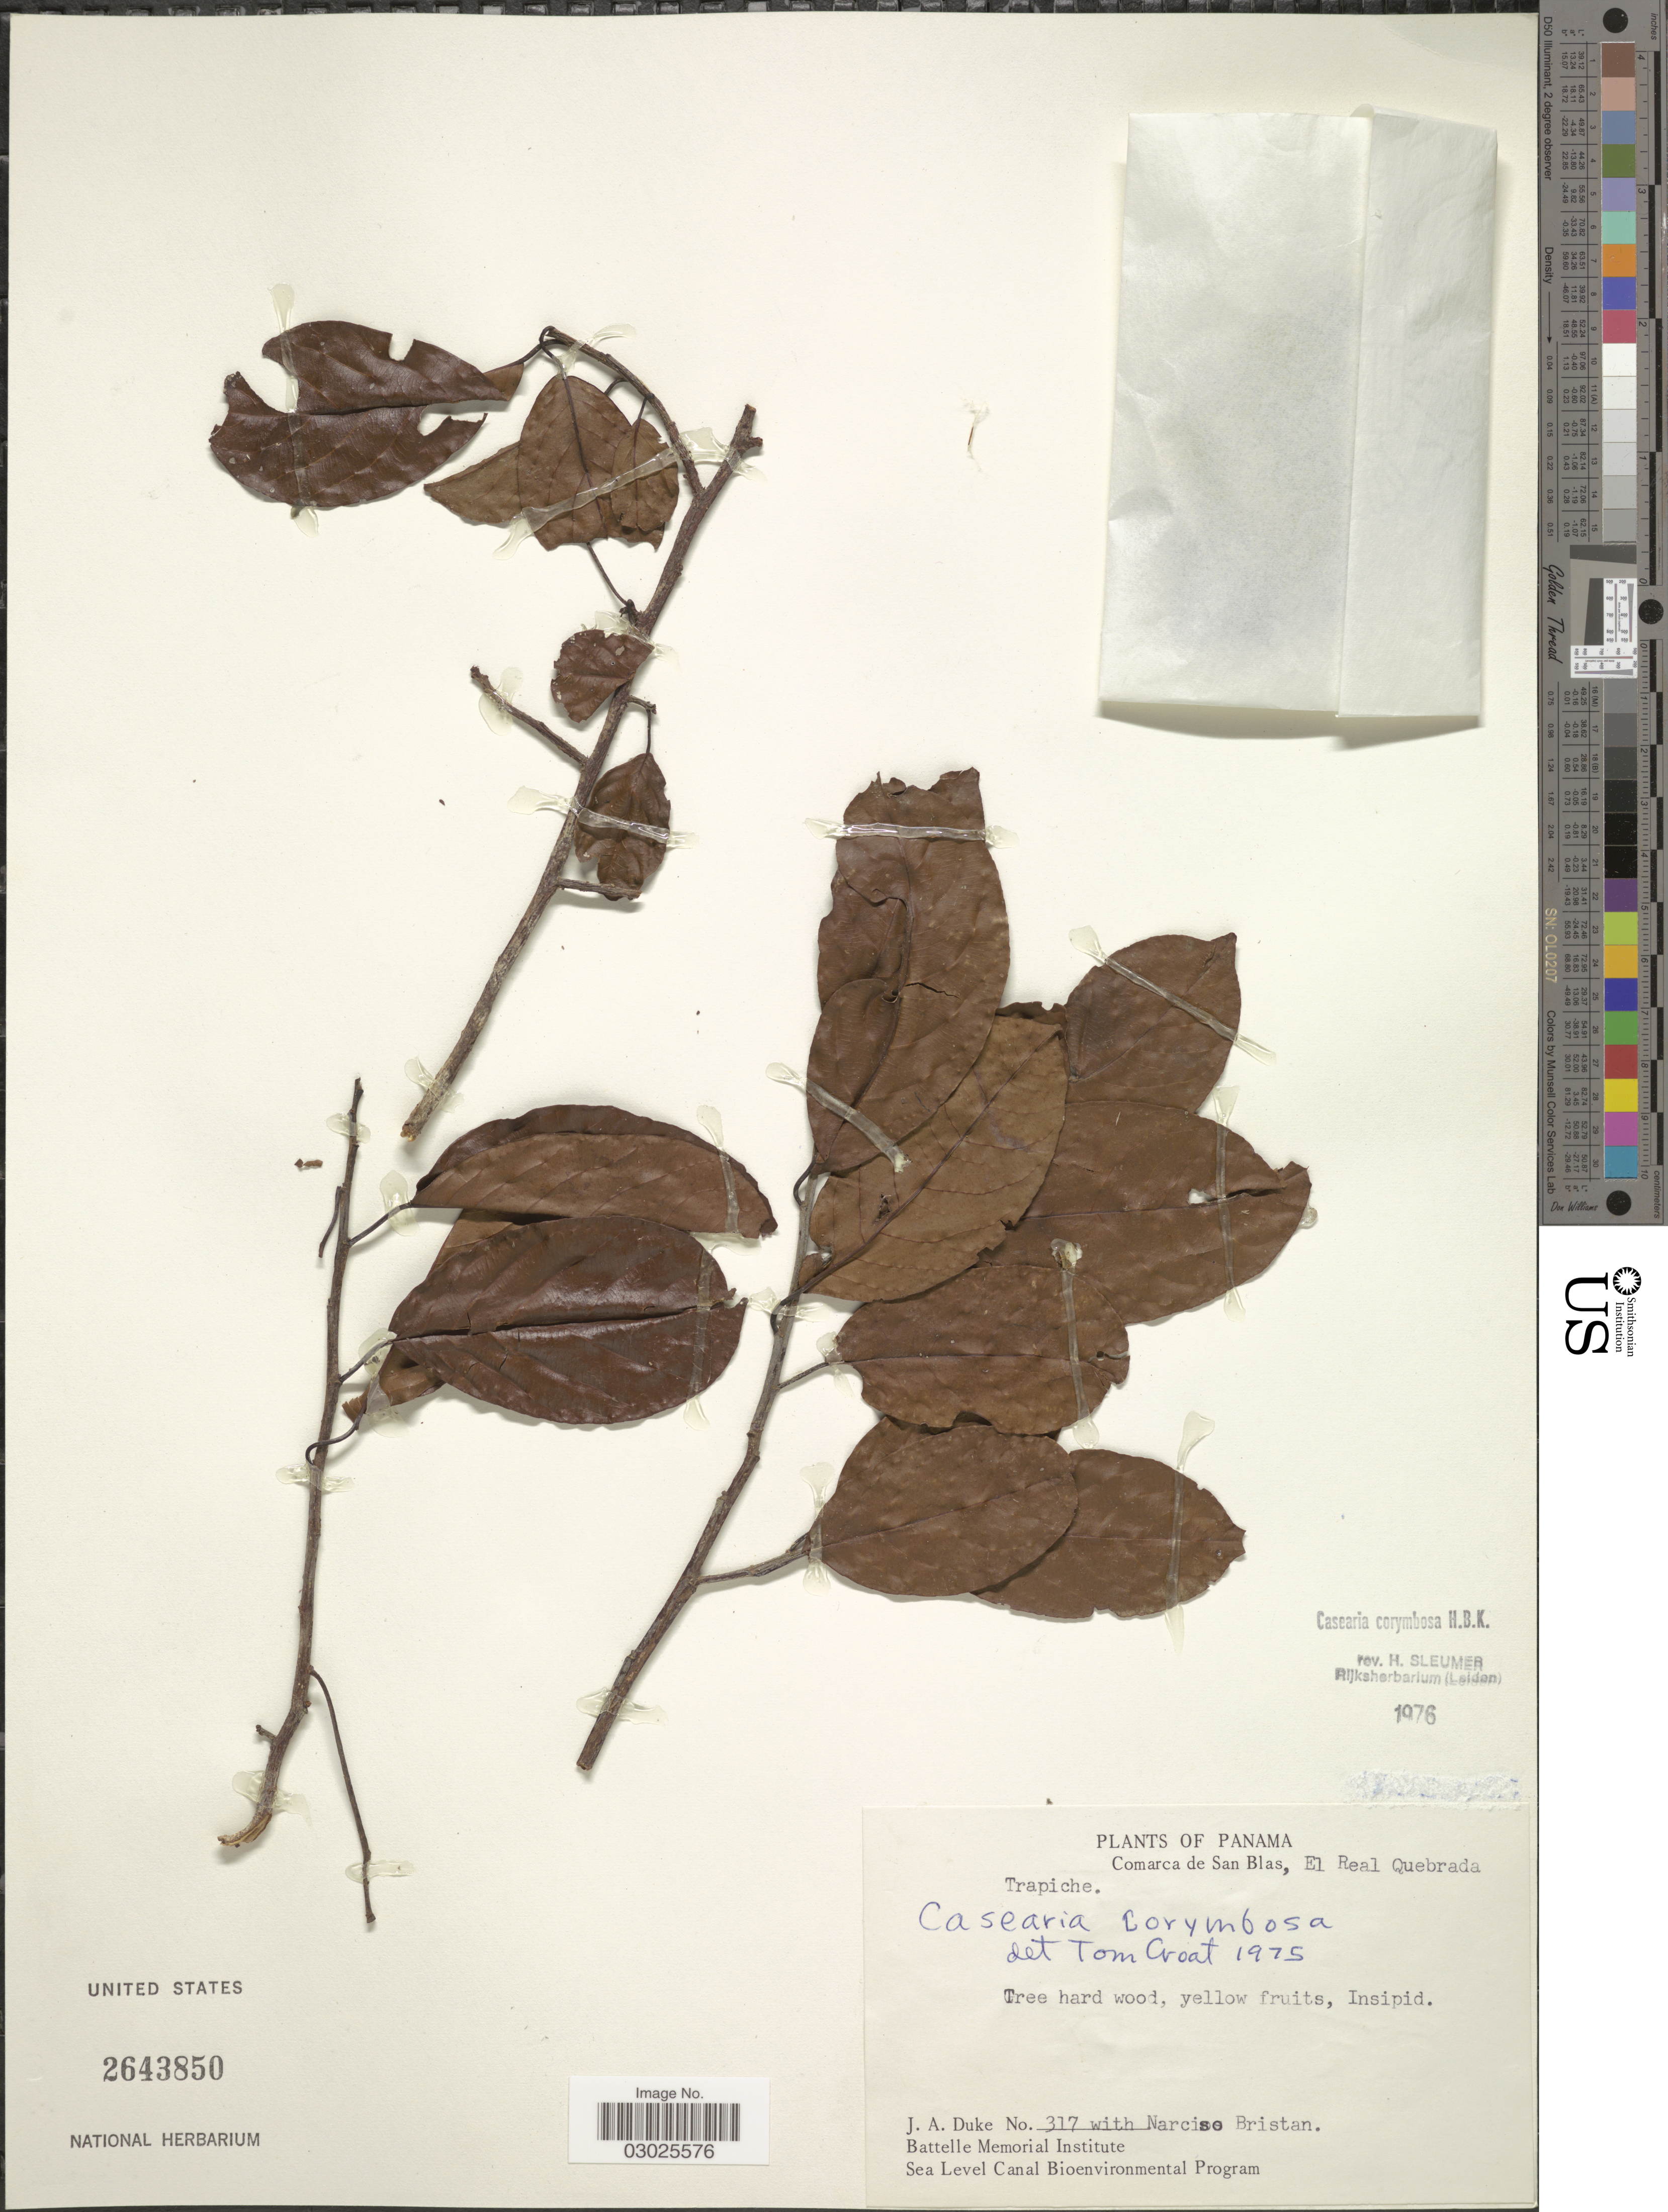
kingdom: Plantae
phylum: Tracheophyta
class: Magnoliopsida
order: Malpighiales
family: Salicaceae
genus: Casearia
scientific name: Casearia corymbosa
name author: Kunth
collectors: J. A. Duke & N. Bristan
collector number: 317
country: Panama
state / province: Kuna Yala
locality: Comarca de San Blas, El Real Quebrada.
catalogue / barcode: US 2643850